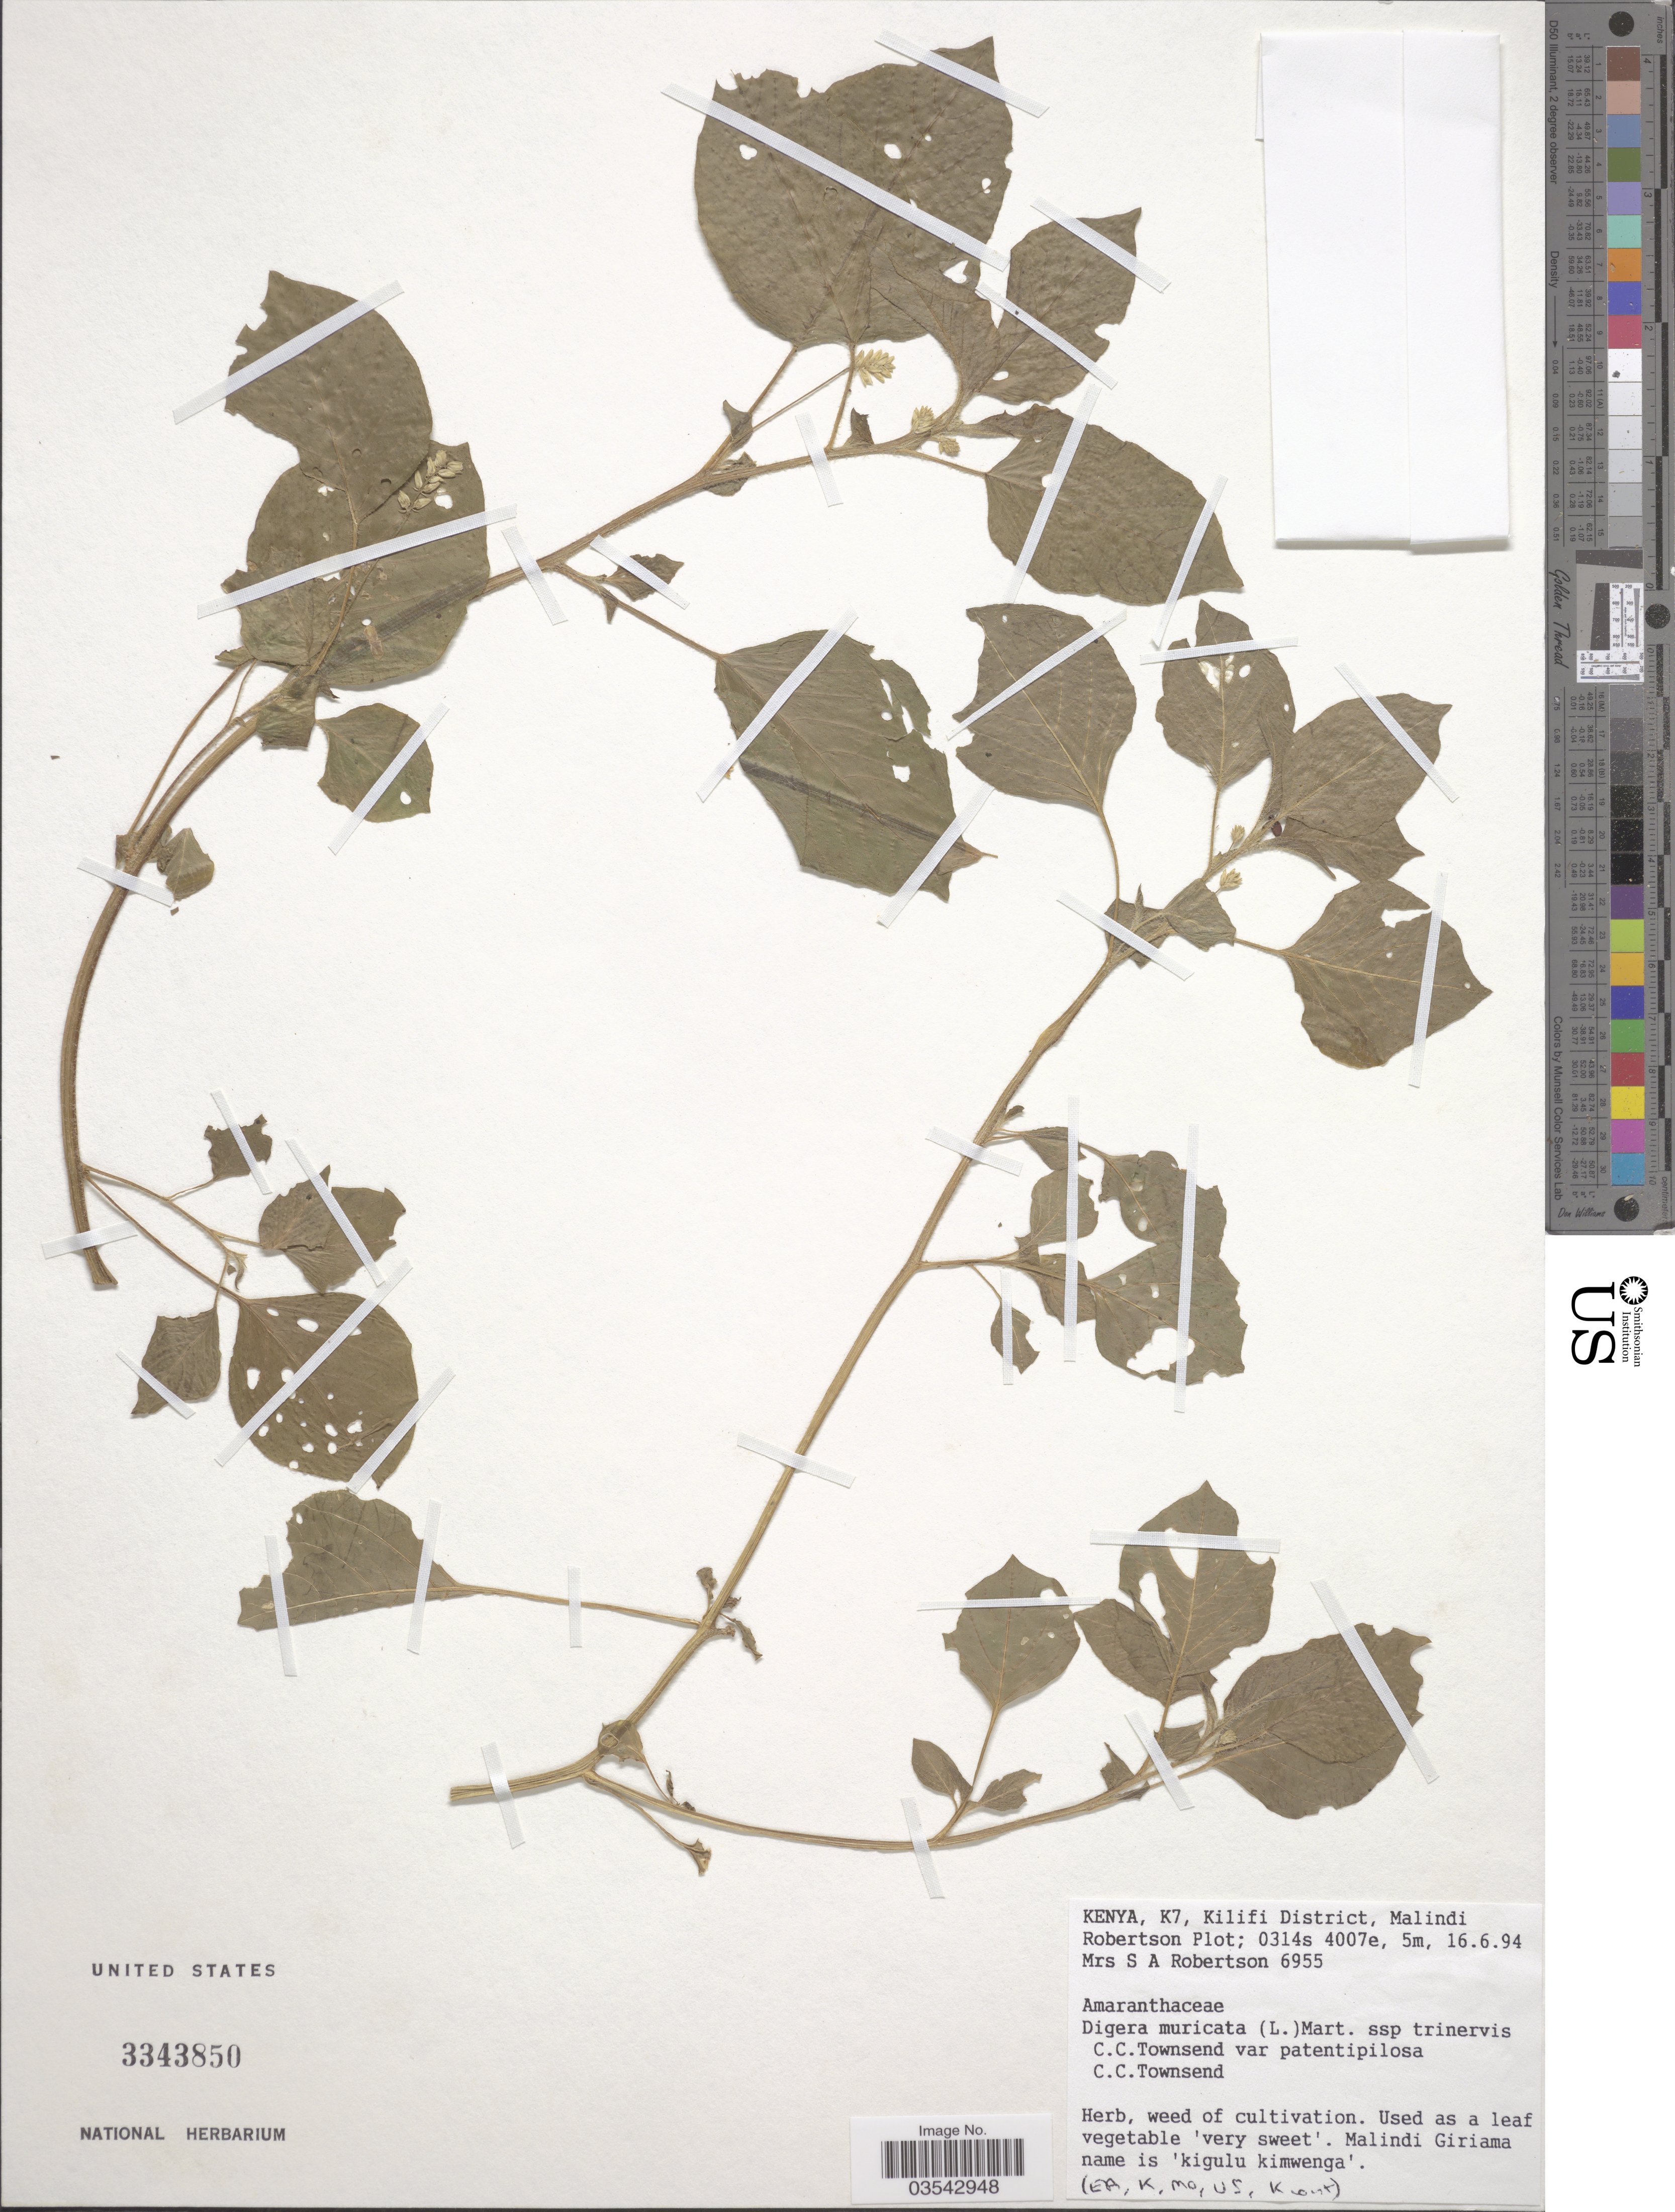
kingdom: Plantae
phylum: Tracheophyta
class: Magnoliopsida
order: Caryophyllales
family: Amaranthaceae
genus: Digera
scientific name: Digera arvensis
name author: Forssk.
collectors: S. Robertson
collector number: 6955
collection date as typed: Transcribed d/m/y: 16/6/94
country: Kenya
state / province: Kilifi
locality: K7, Kilifi District, Malindi Robertson Plot.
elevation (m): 5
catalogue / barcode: US 3343850